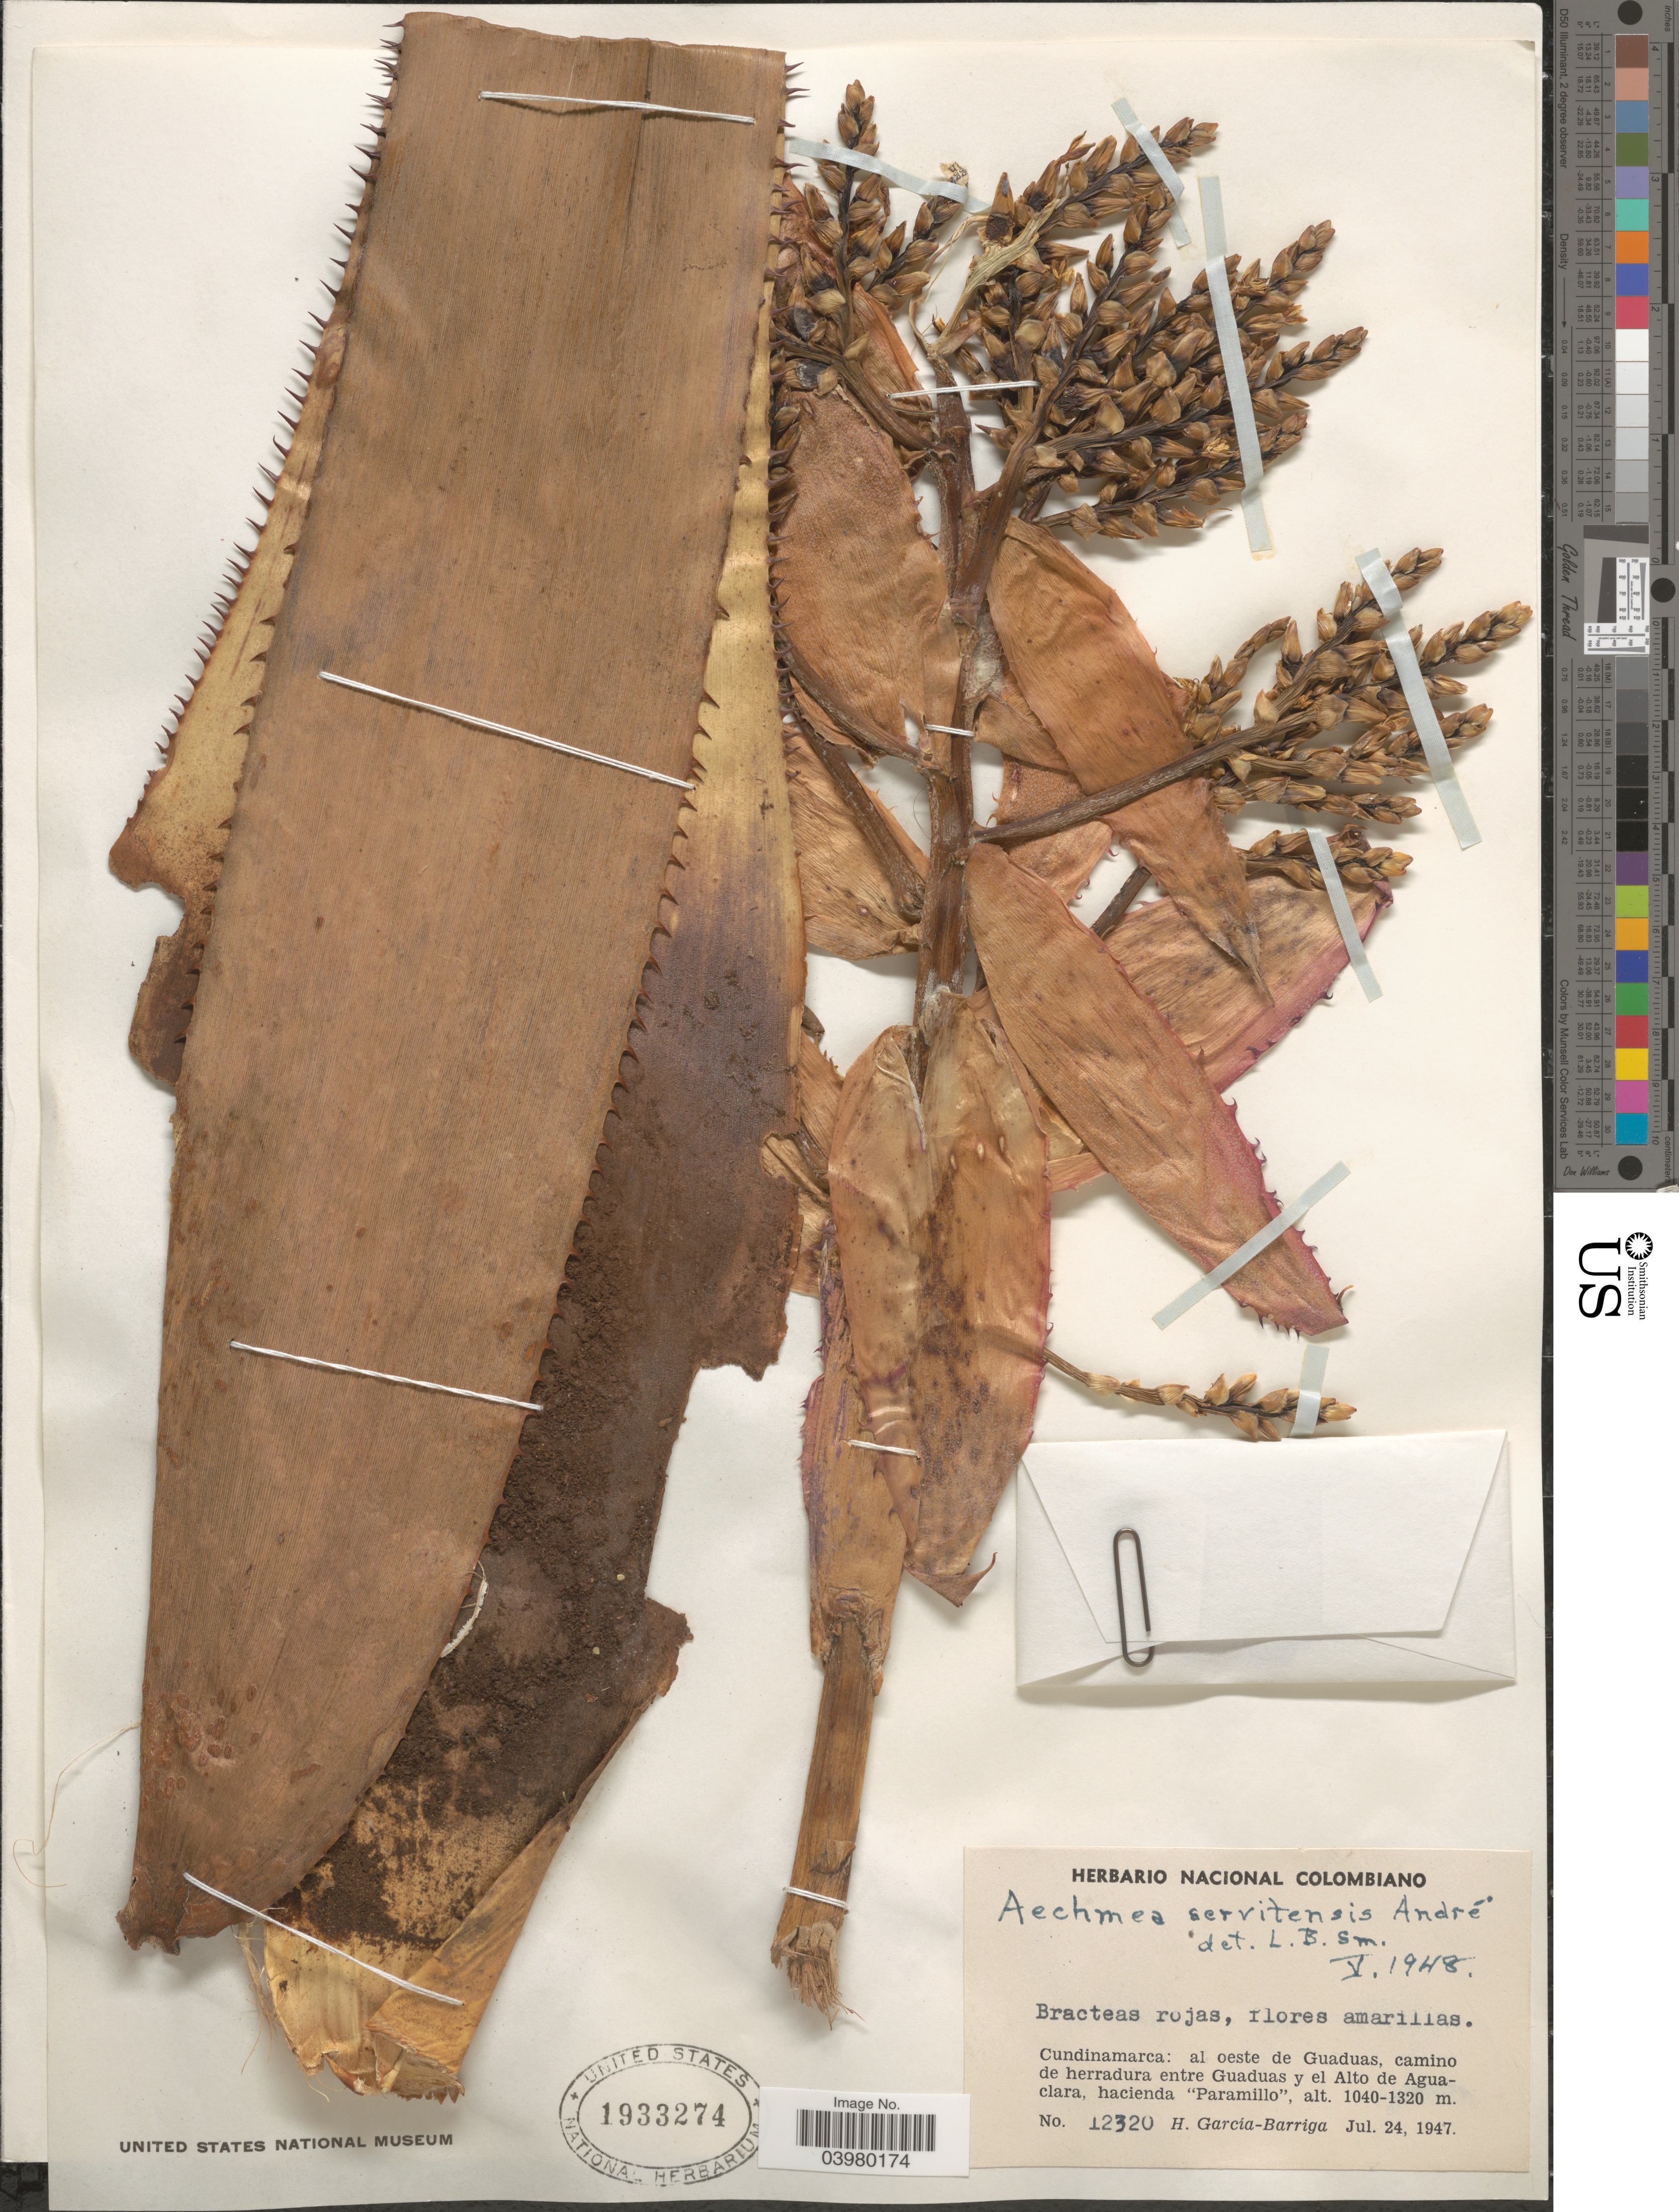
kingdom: Plantae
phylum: Tracheophyta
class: Liliopsida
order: Poales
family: Bromeliaceae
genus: Aechmea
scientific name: Aechmea servitensis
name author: André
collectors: H. García Barriga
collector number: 12320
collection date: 1947-07-24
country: Colombia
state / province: Cundinamarca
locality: Al oeste de Guaduas, camino de herradura entre Guaduas y el Alto de Aguaclara, hacienda 'Paramillo'.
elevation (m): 1040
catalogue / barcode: US 1933274